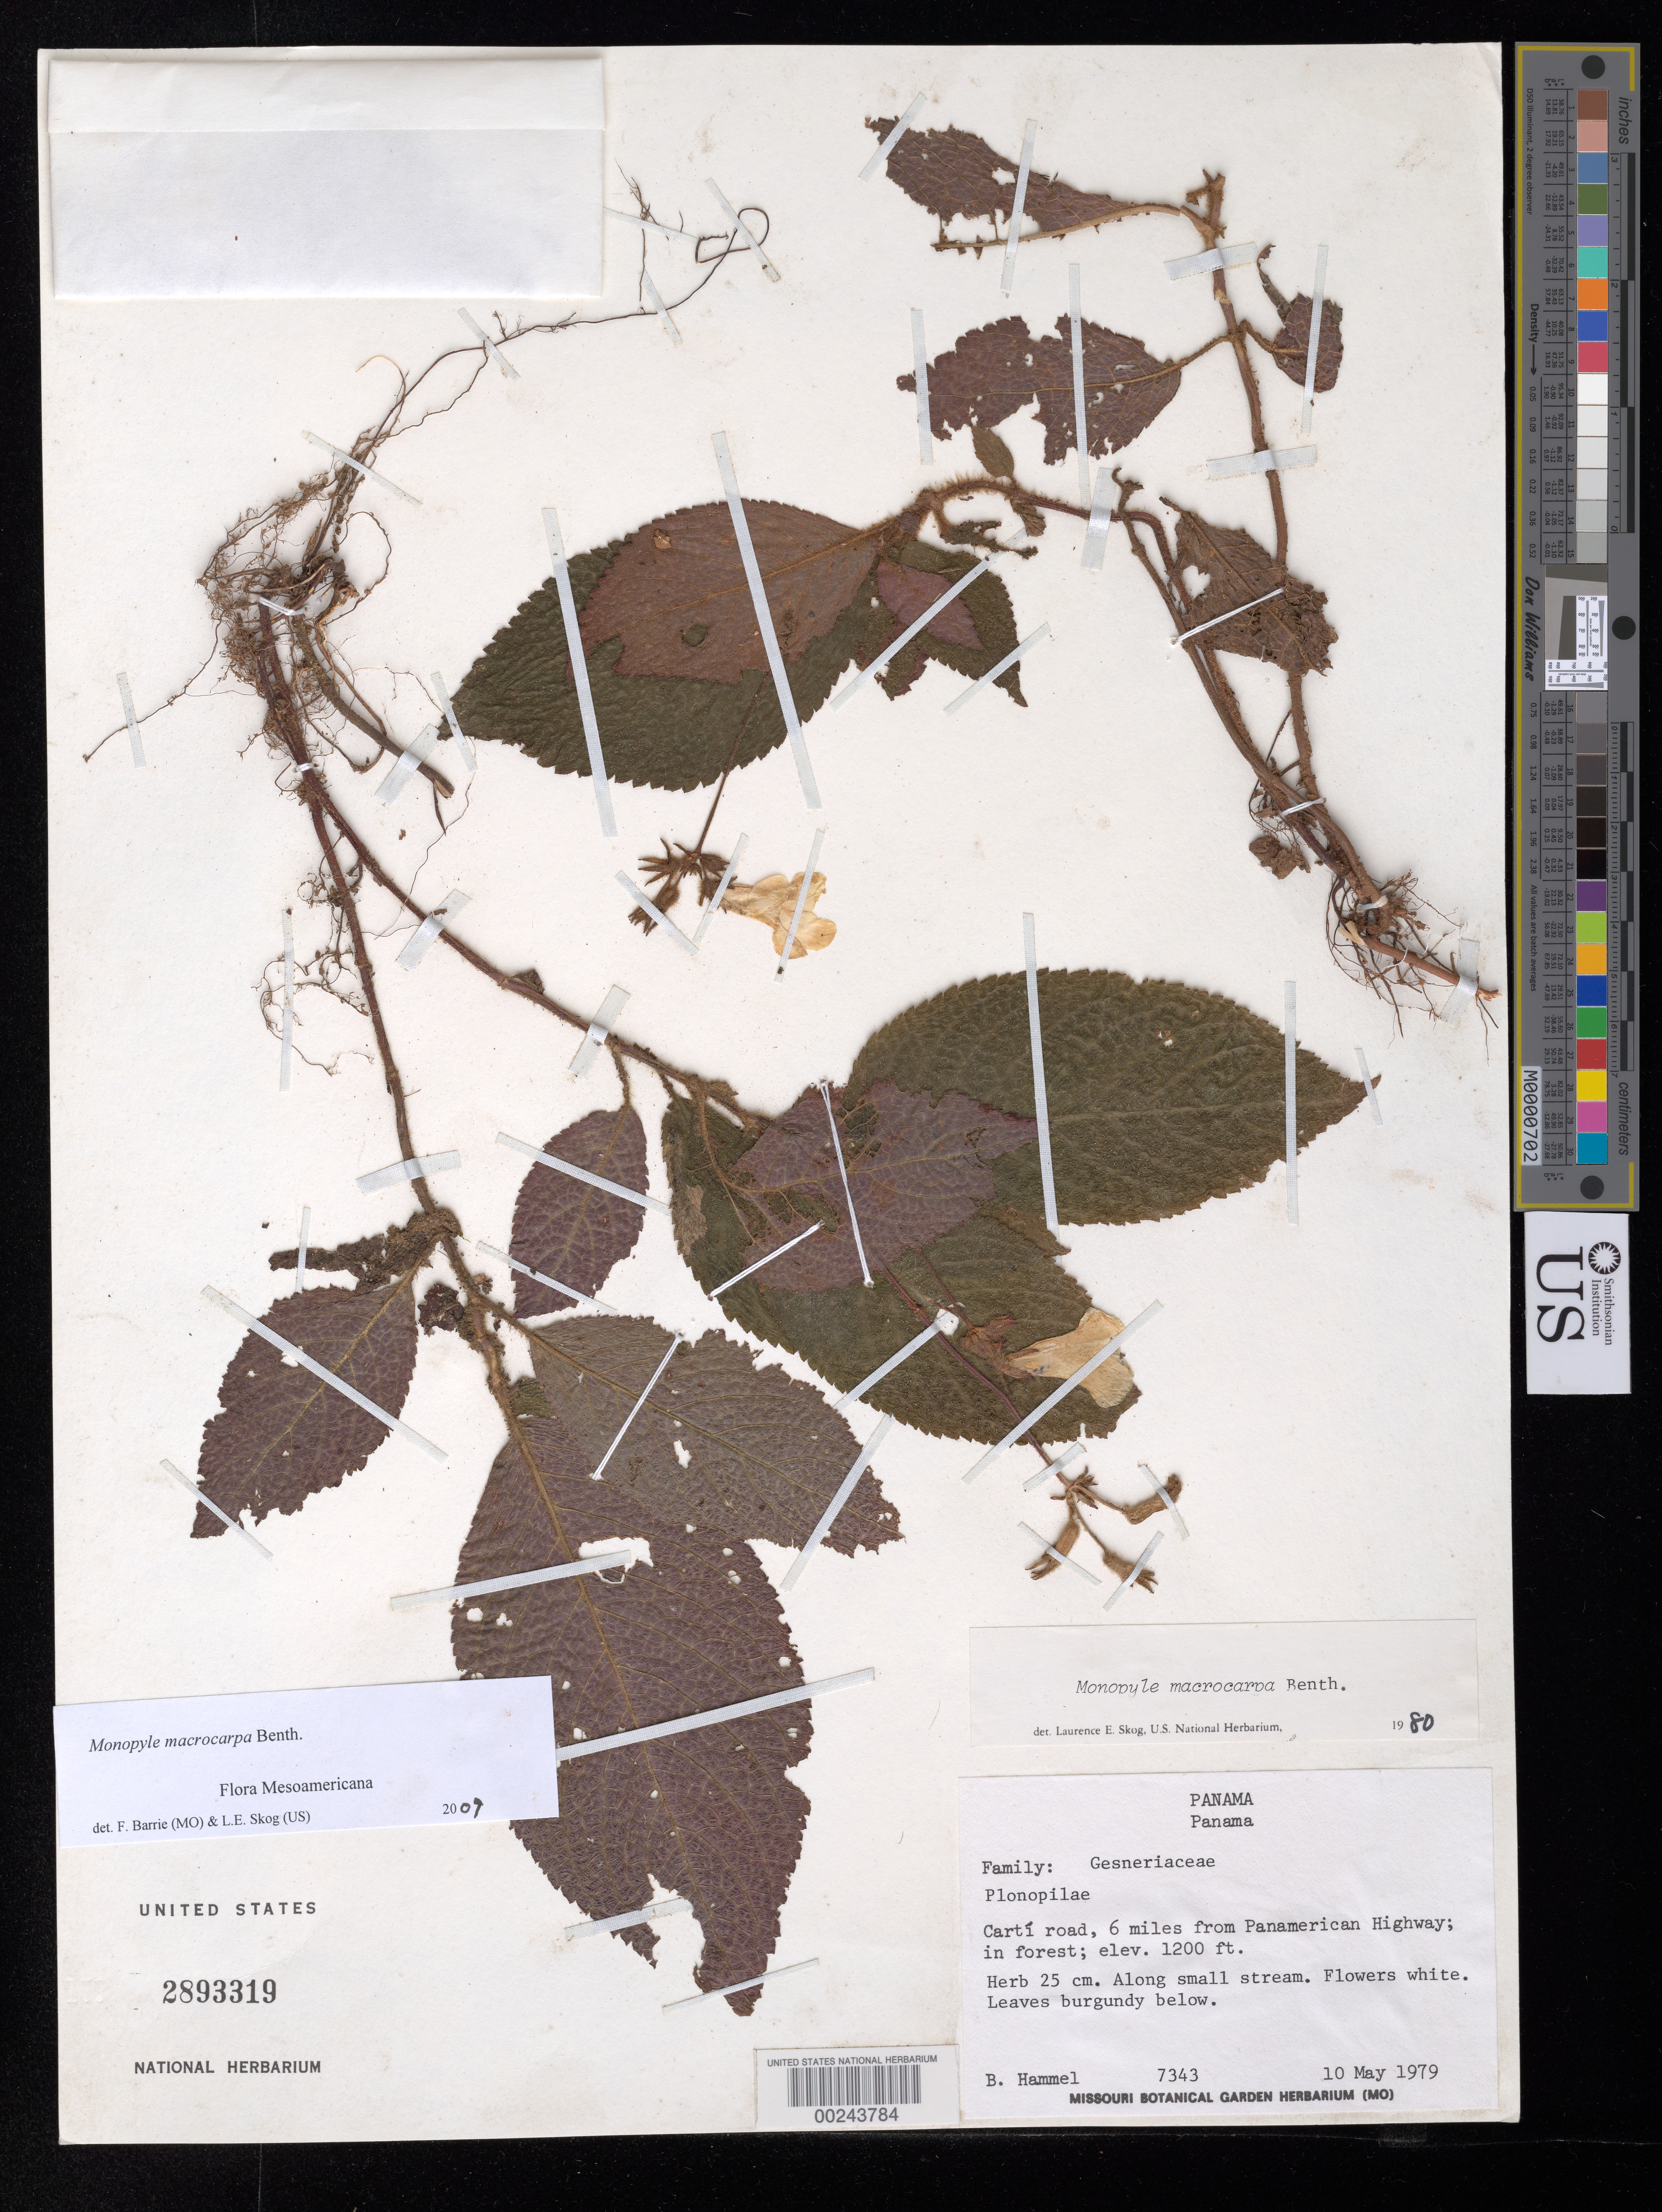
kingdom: Plantae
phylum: Tracheophyta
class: Magnoliopsida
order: Lamiales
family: Gesneriaceae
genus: Monopyle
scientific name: Monopyle macrocarpa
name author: Benth.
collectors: B. Hammel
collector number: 7343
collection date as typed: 10 May 1979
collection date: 1979-05-10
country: Panama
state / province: Panamá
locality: Carti road, 6 mi from Panamerican highway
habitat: In forest; along small stream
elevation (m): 366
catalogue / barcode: US 2893319